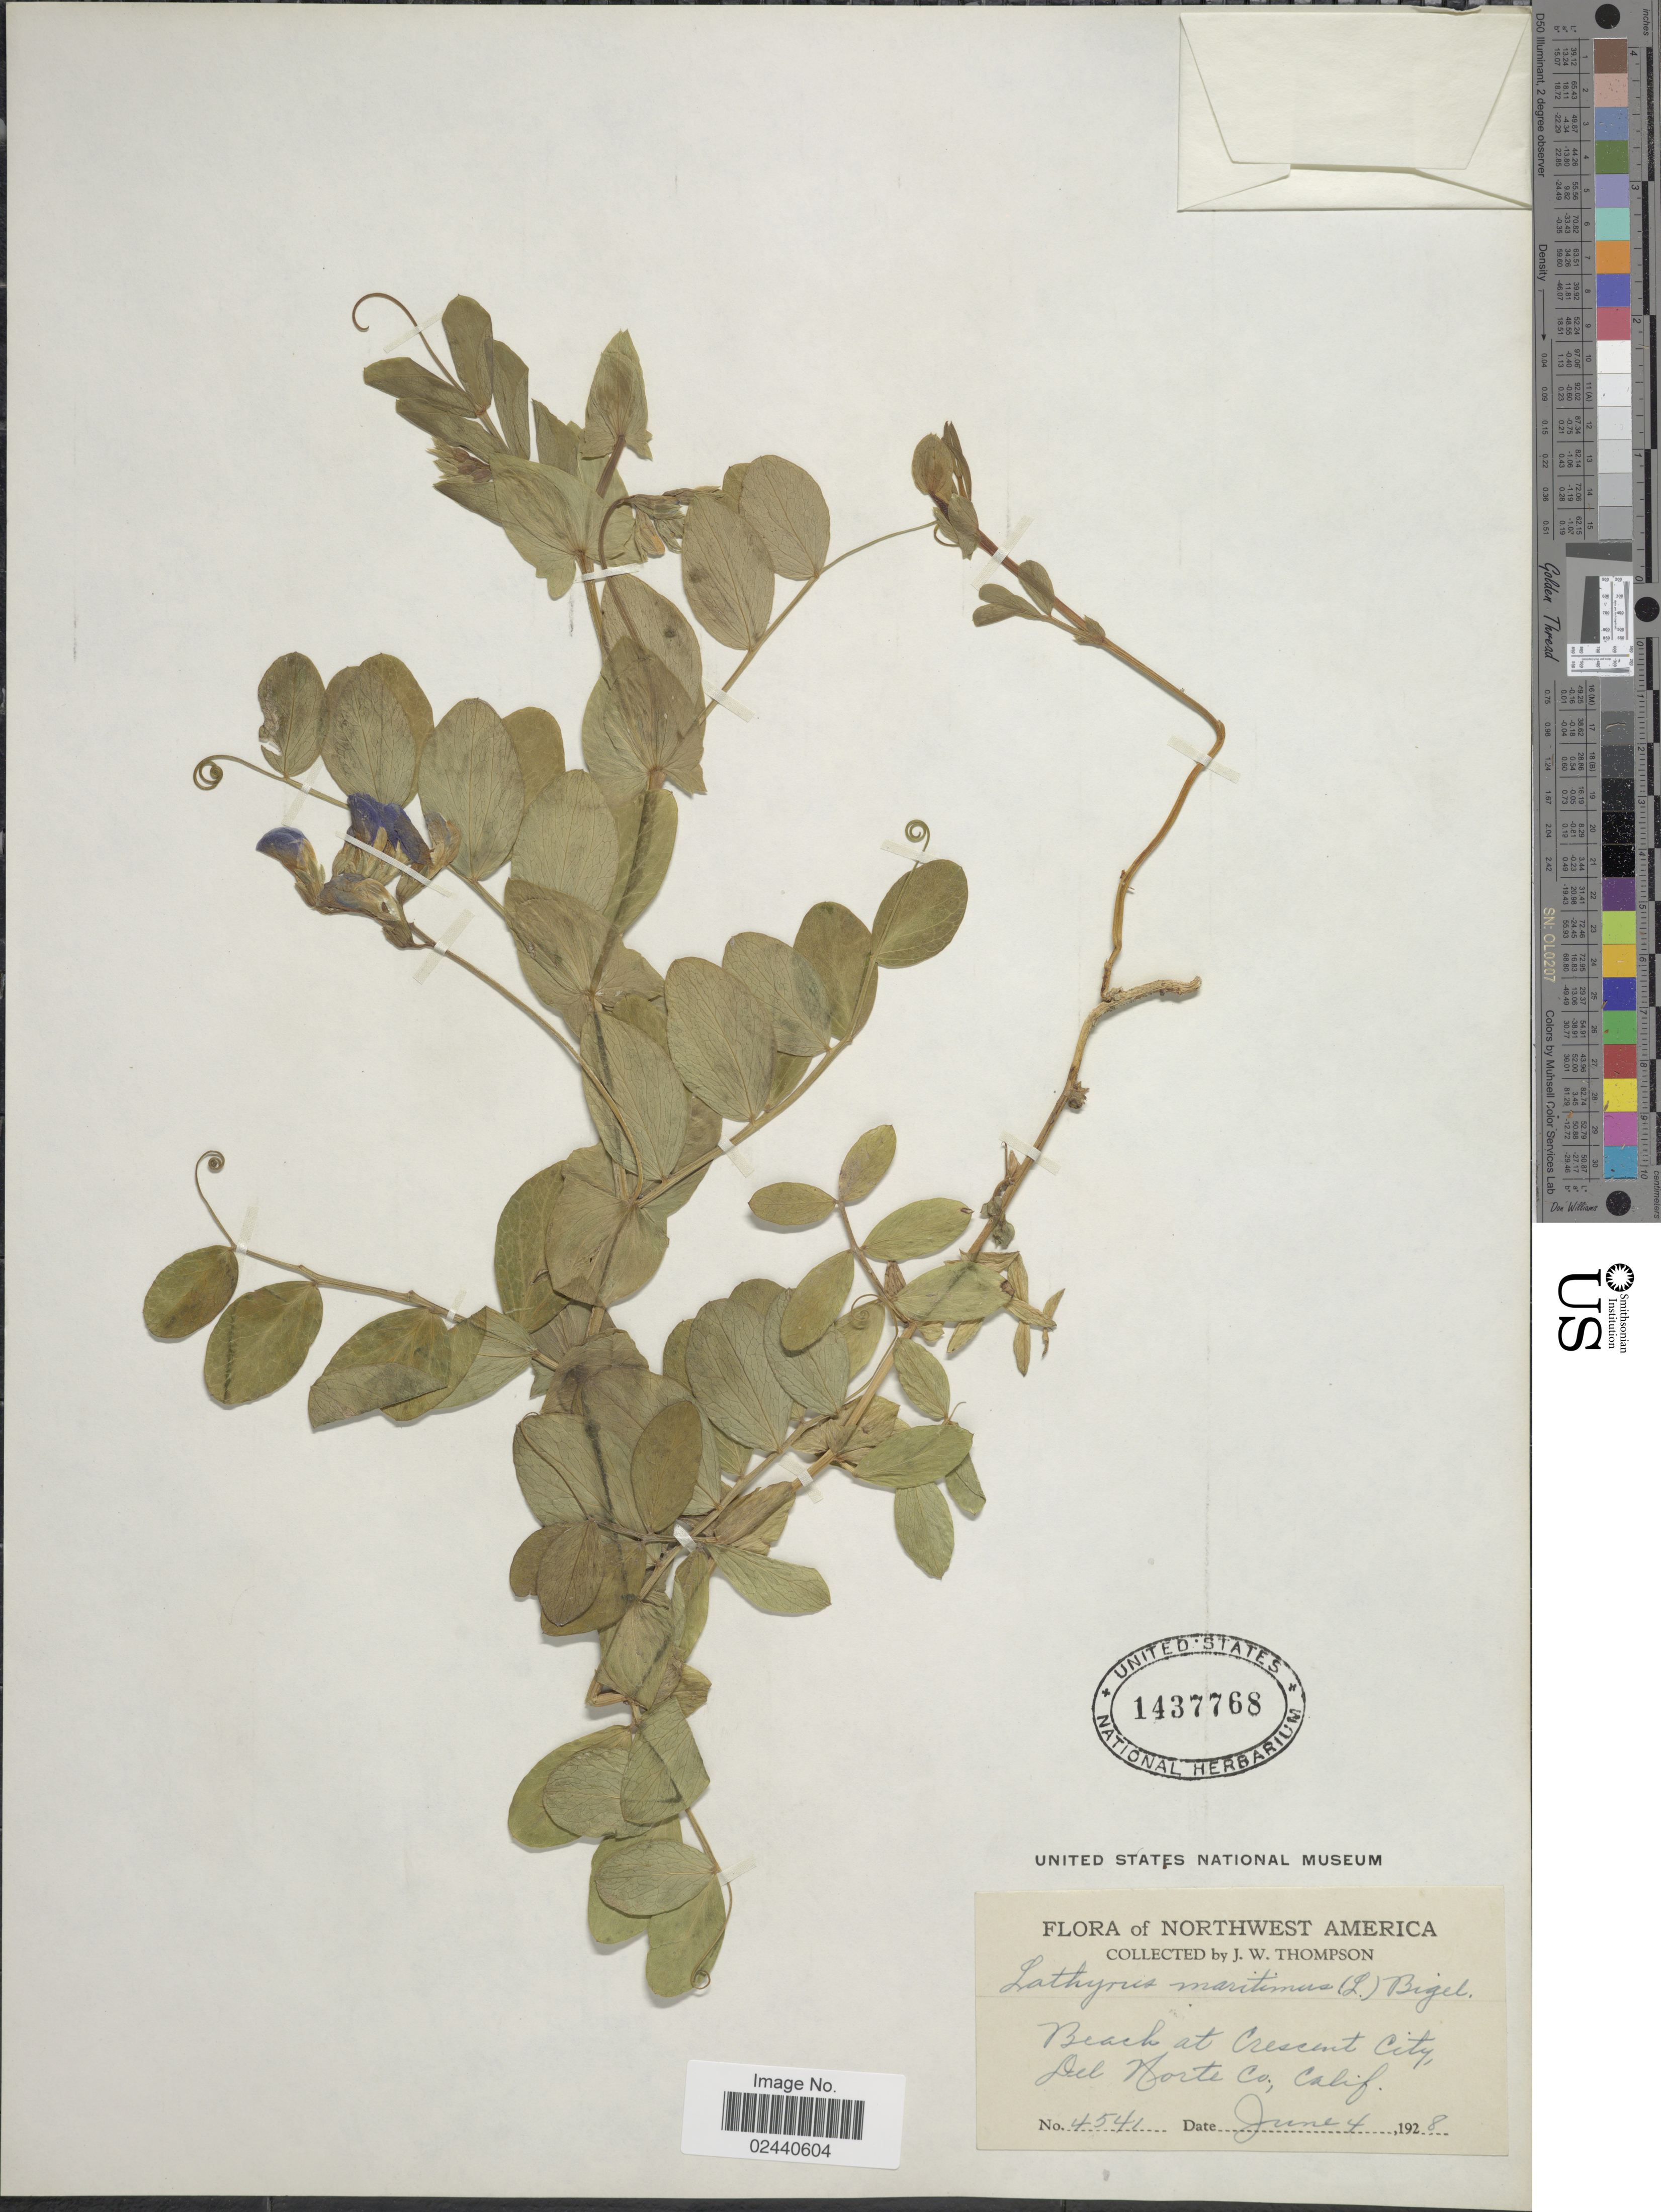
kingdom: Plantae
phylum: Tracheophyta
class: Magnoliopsida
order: Fabales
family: Fabaceae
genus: Lathyrus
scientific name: Lathyrus japonicus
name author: Willd.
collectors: J. W. Thompson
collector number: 4541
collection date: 1928-06-04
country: United States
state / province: California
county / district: Del Norte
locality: Beach at Crescent City, Del Norte Co.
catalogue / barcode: US 1437768